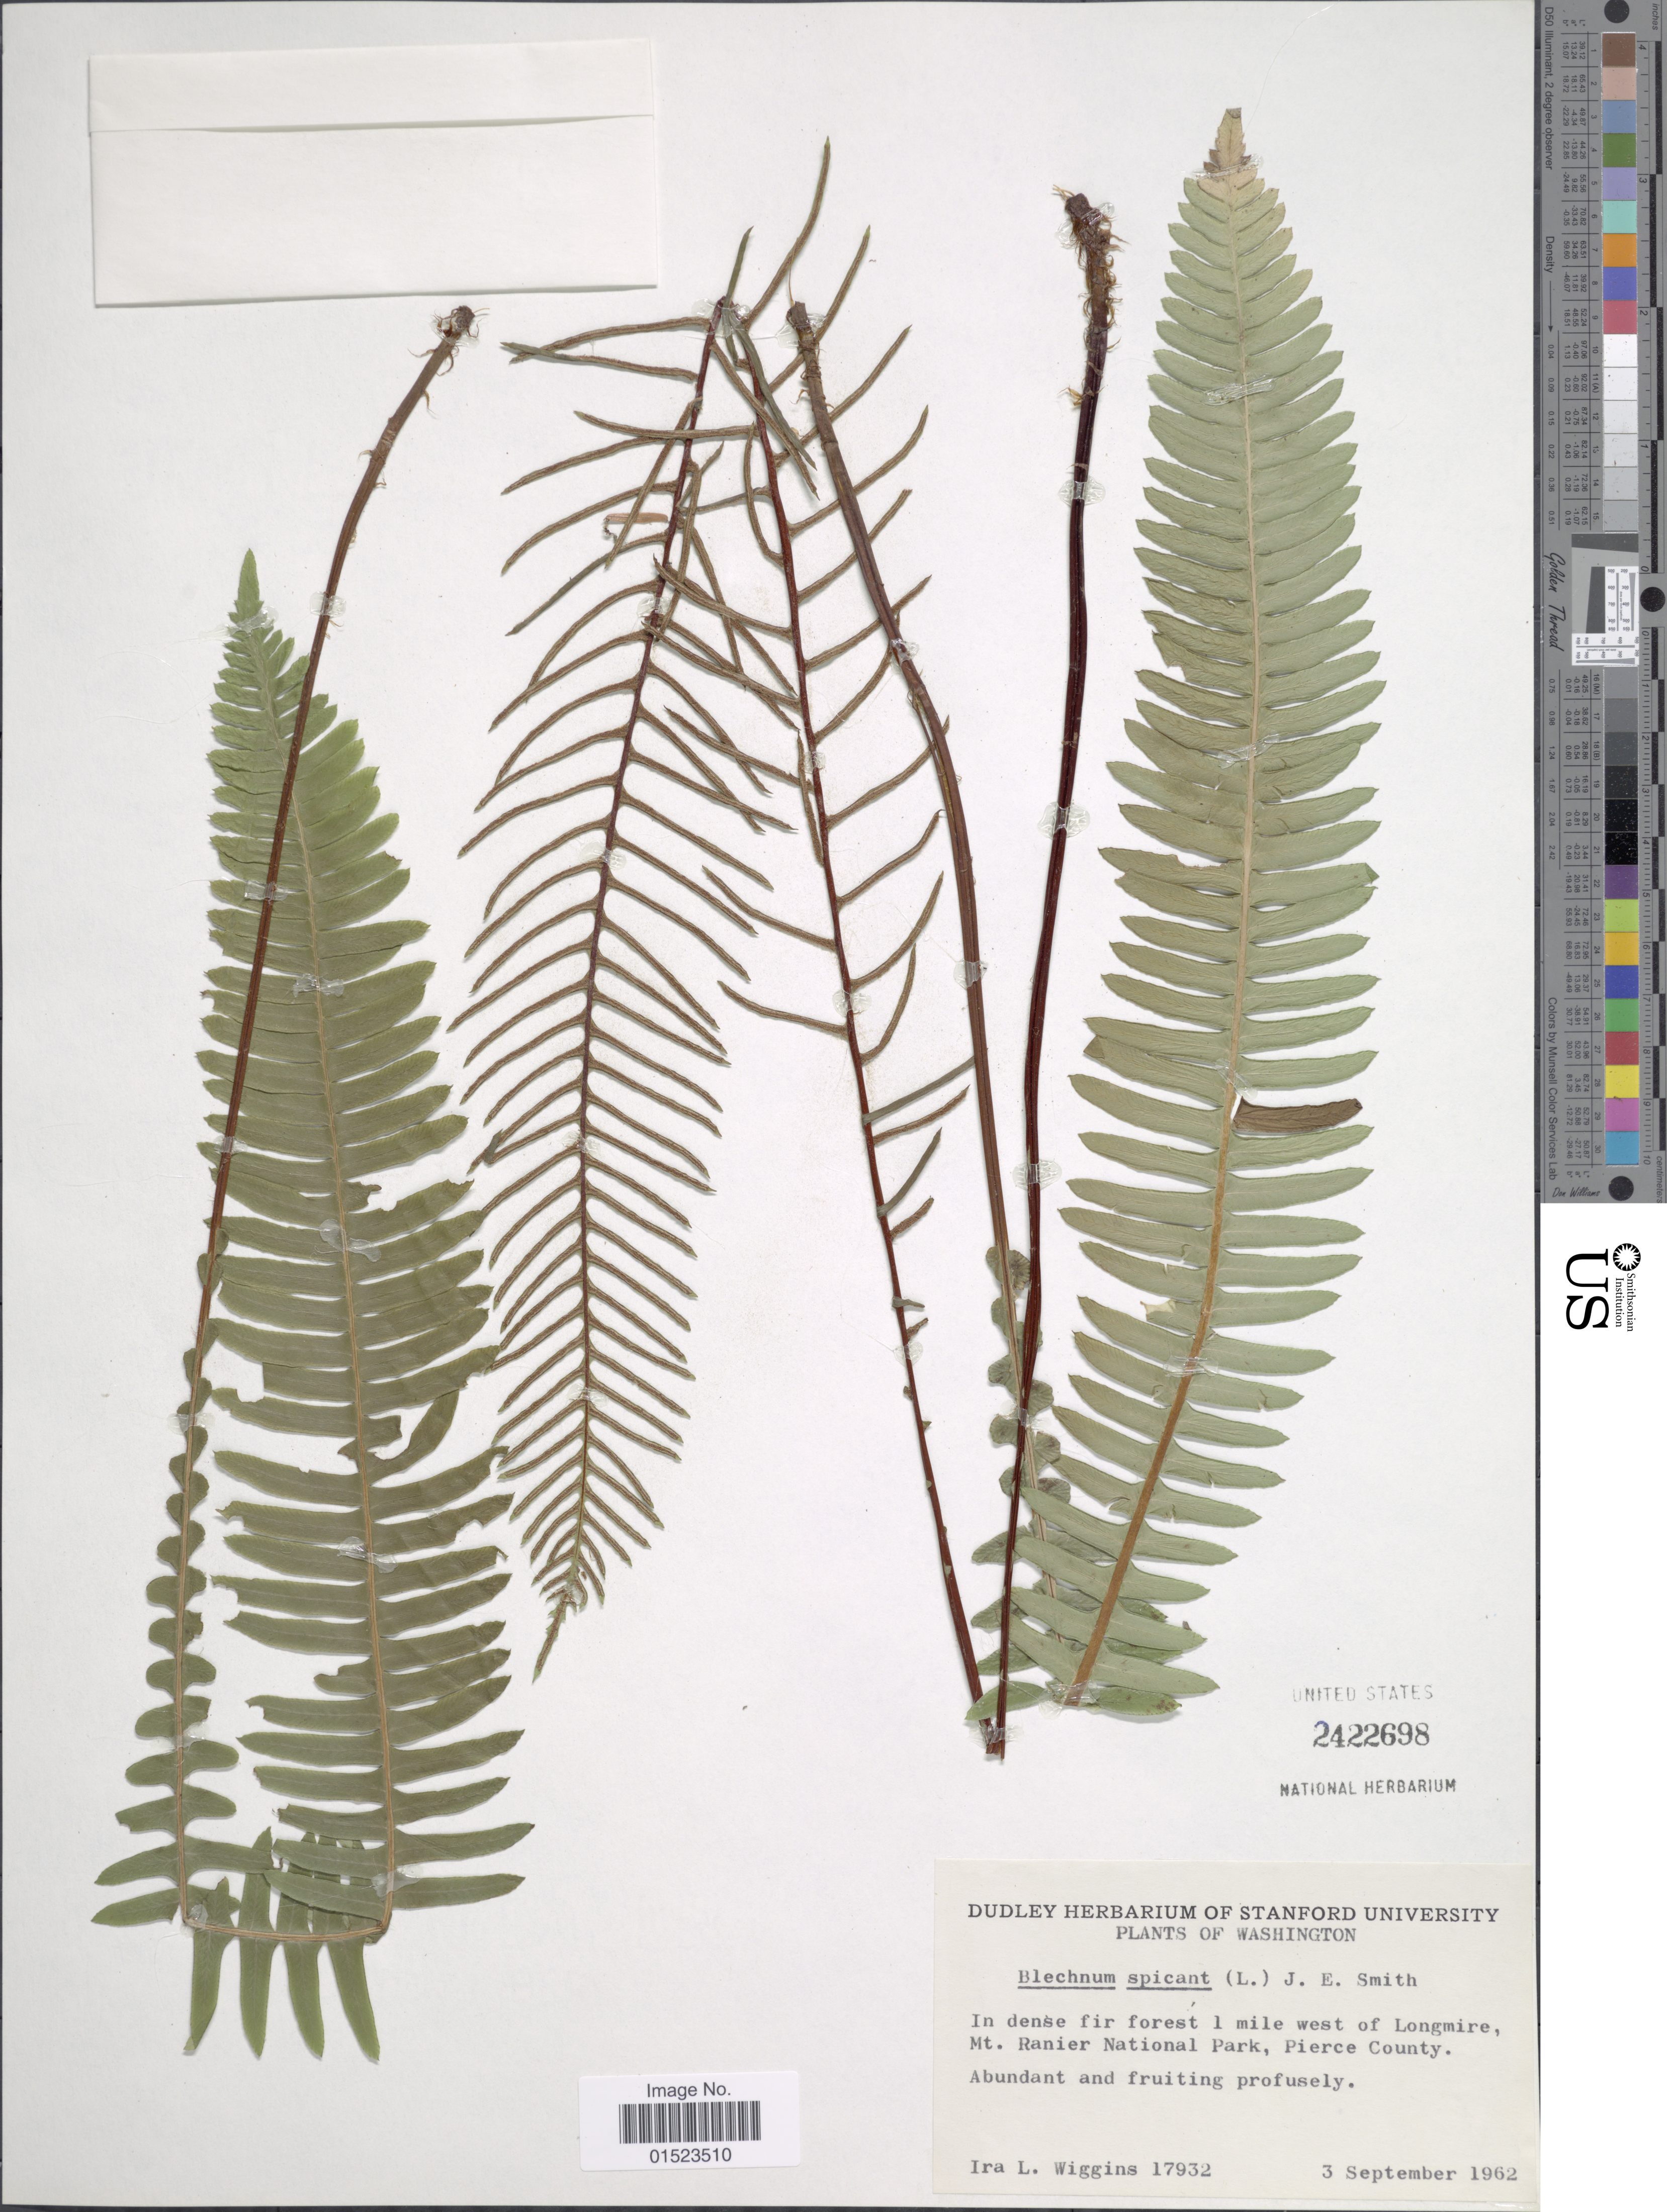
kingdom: Plantae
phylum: Tracheophyta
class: Polypodiopsida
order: Polypodiales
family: Blechnaceae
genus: Blechnum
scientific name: Blechnum spicant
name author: (L.) Sm.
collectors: I. L. Wiggins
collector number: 17932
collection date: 1962-09-03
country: United States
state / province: Washington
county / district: Pierce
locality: In dense fir forest 1 mile west of Longmire, Mt. Ranier National Park, Pierce County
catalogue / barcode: US 2422698